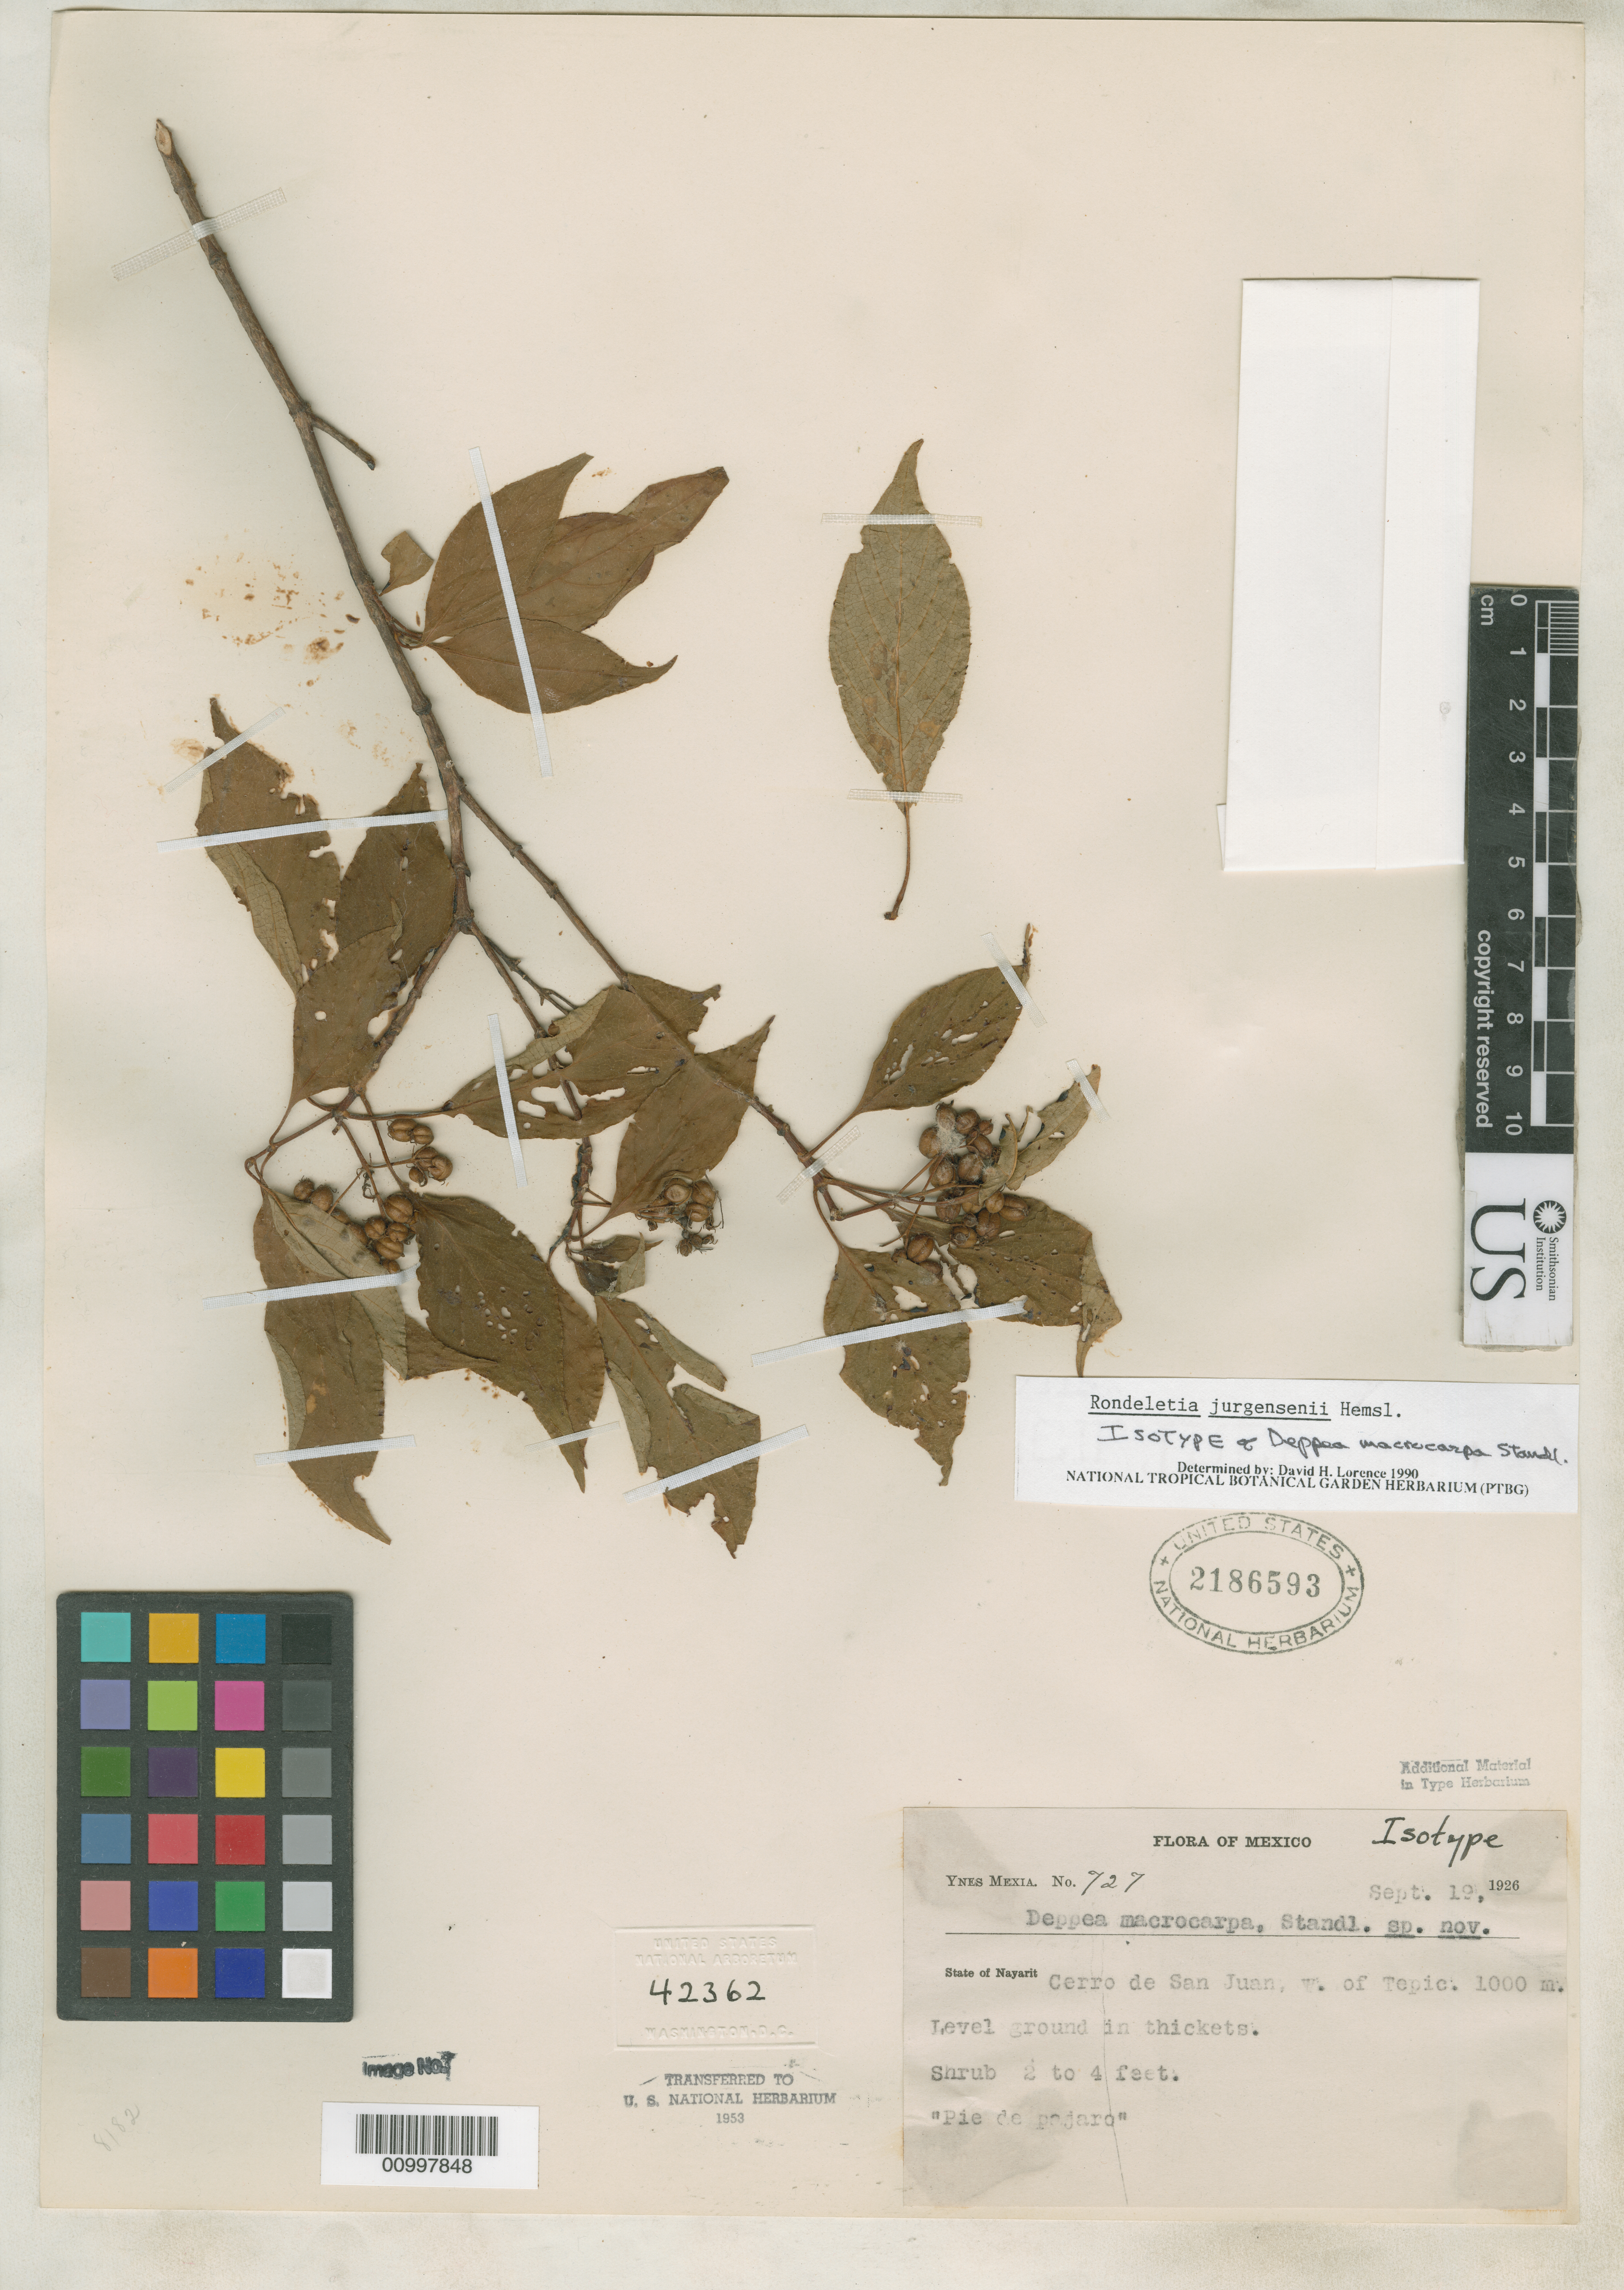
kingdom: Plantae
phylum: Tracheophyta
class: Magnoliopsida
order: Gentianales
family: Rubiaceae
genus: Deppea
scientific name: Deppea macrocarpa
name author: Standl.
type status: Isotype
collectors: Y. Mexia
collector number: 727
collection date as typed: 19 Sep 1926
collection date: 1926-09-19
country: Mexico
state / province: Nayarit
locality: Cerro de San Juan, W. of Tepic.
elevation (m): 1000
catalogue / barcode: US 2186593